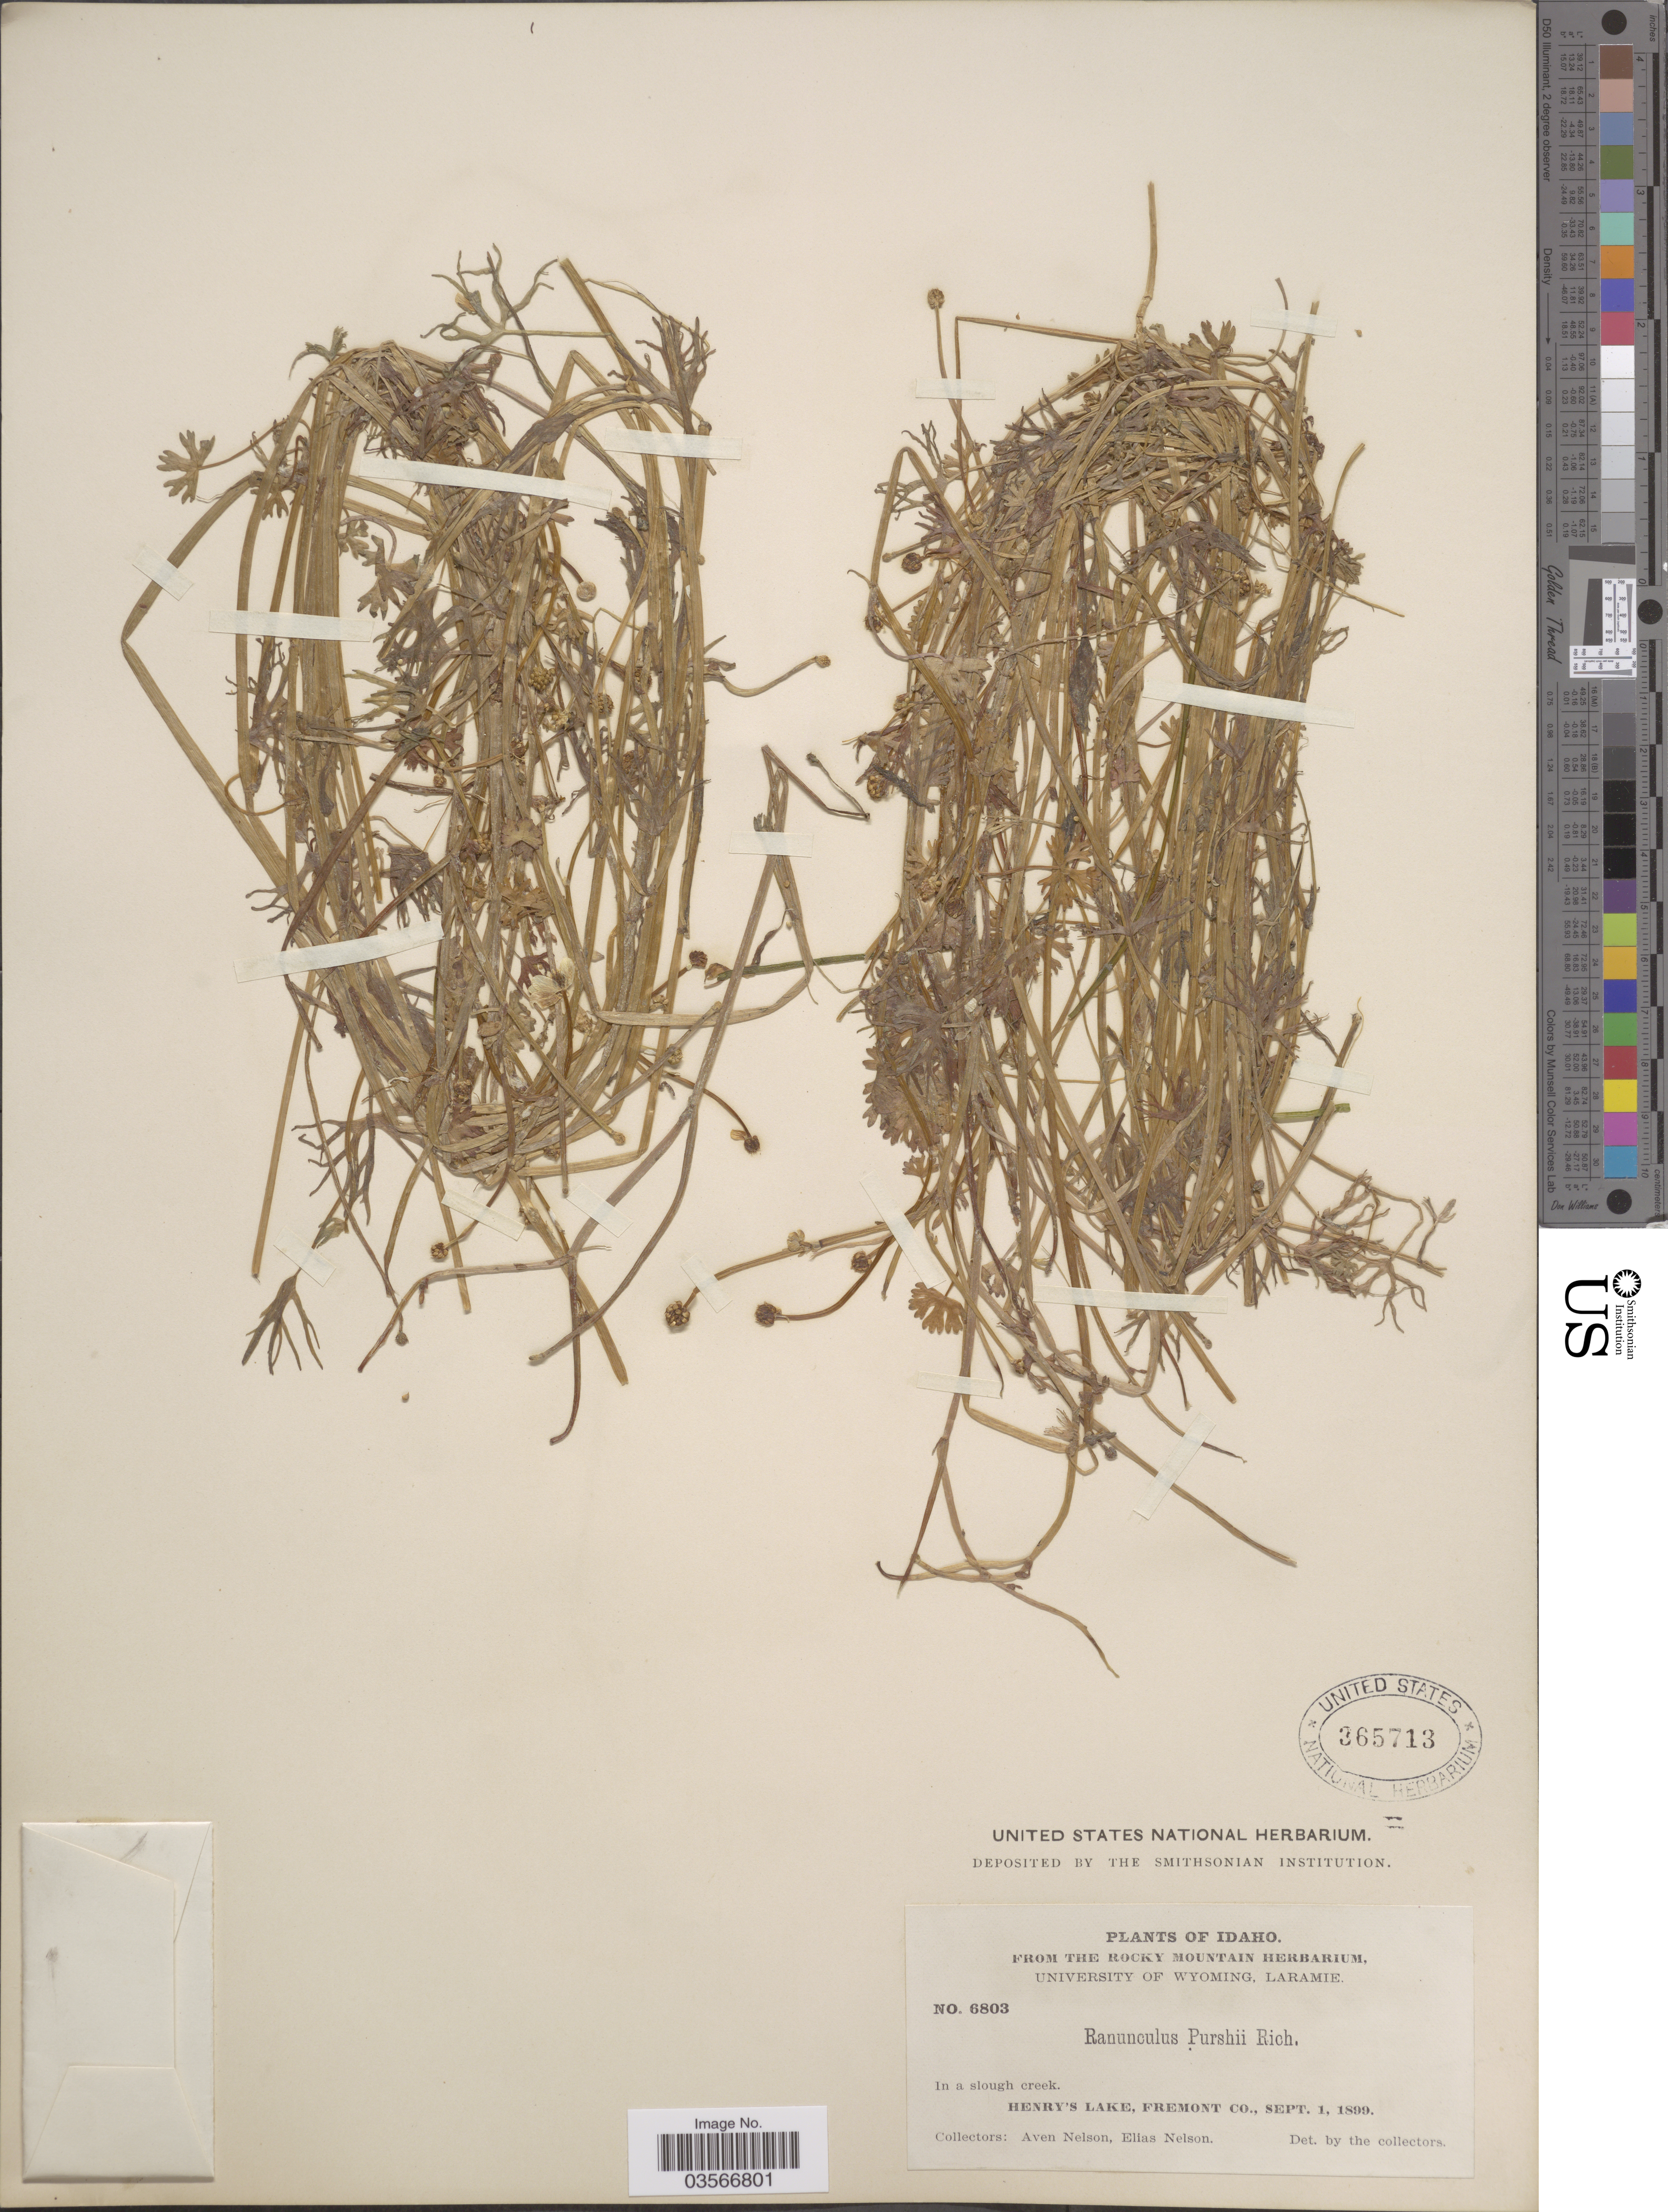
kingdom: Plantae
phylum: Tracheophyta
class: Magnoliopsida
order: Ranunculales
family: Ranunculaceae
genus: Ranunculus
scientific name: Ranunculus gmelinii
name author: DC.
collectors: A. Nelson & E. Nelson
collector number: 6803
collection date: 1899-09-01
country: United States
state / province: Idaho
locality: Henry's Lake, Fremont Co.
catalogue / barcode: US 365713